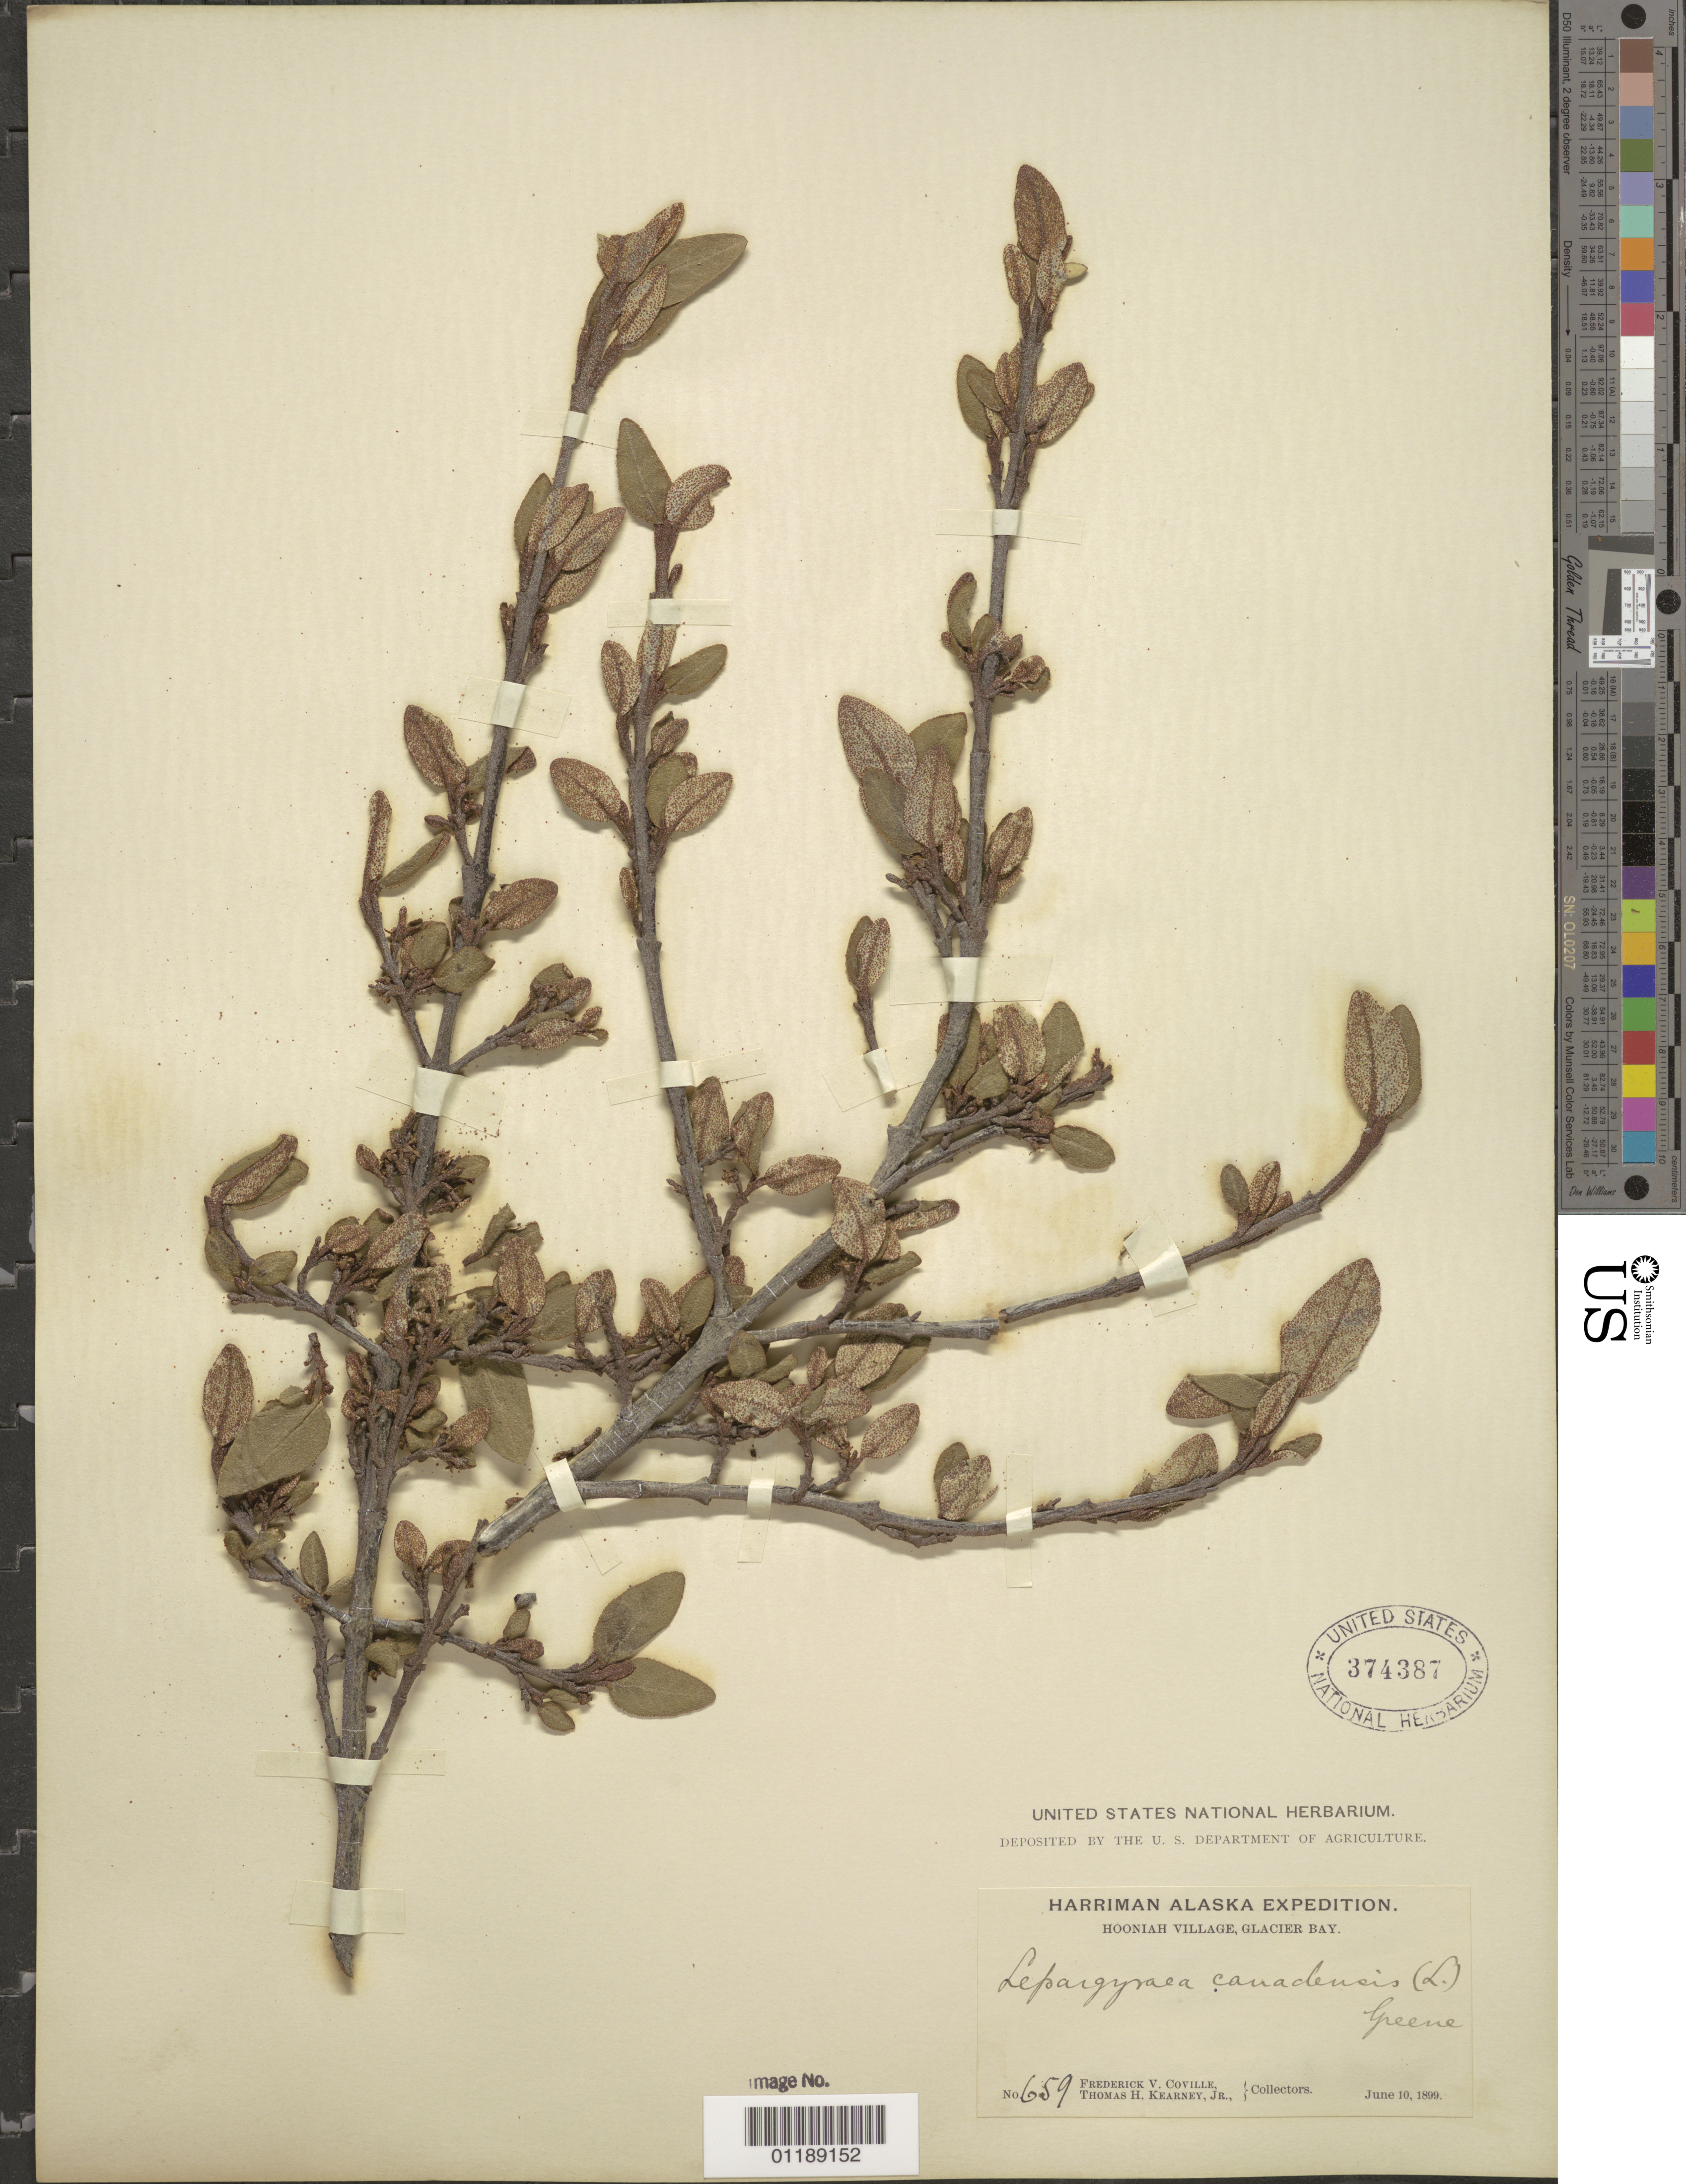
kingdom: Plantae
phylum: Tracheophyta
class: Magnoliopsida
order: Rosales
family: Elaeagnaceae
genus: Shepherdia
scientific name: Shepherdia canadensis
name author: (L.) Nutt.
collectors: F. V. Coville & T. H. Kearney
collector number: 659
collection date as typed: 10 Jun 1899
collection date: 1899-06-10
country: United States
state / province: Alaska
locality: Hooniah Village, Glacier Bay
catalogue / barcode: US 374387